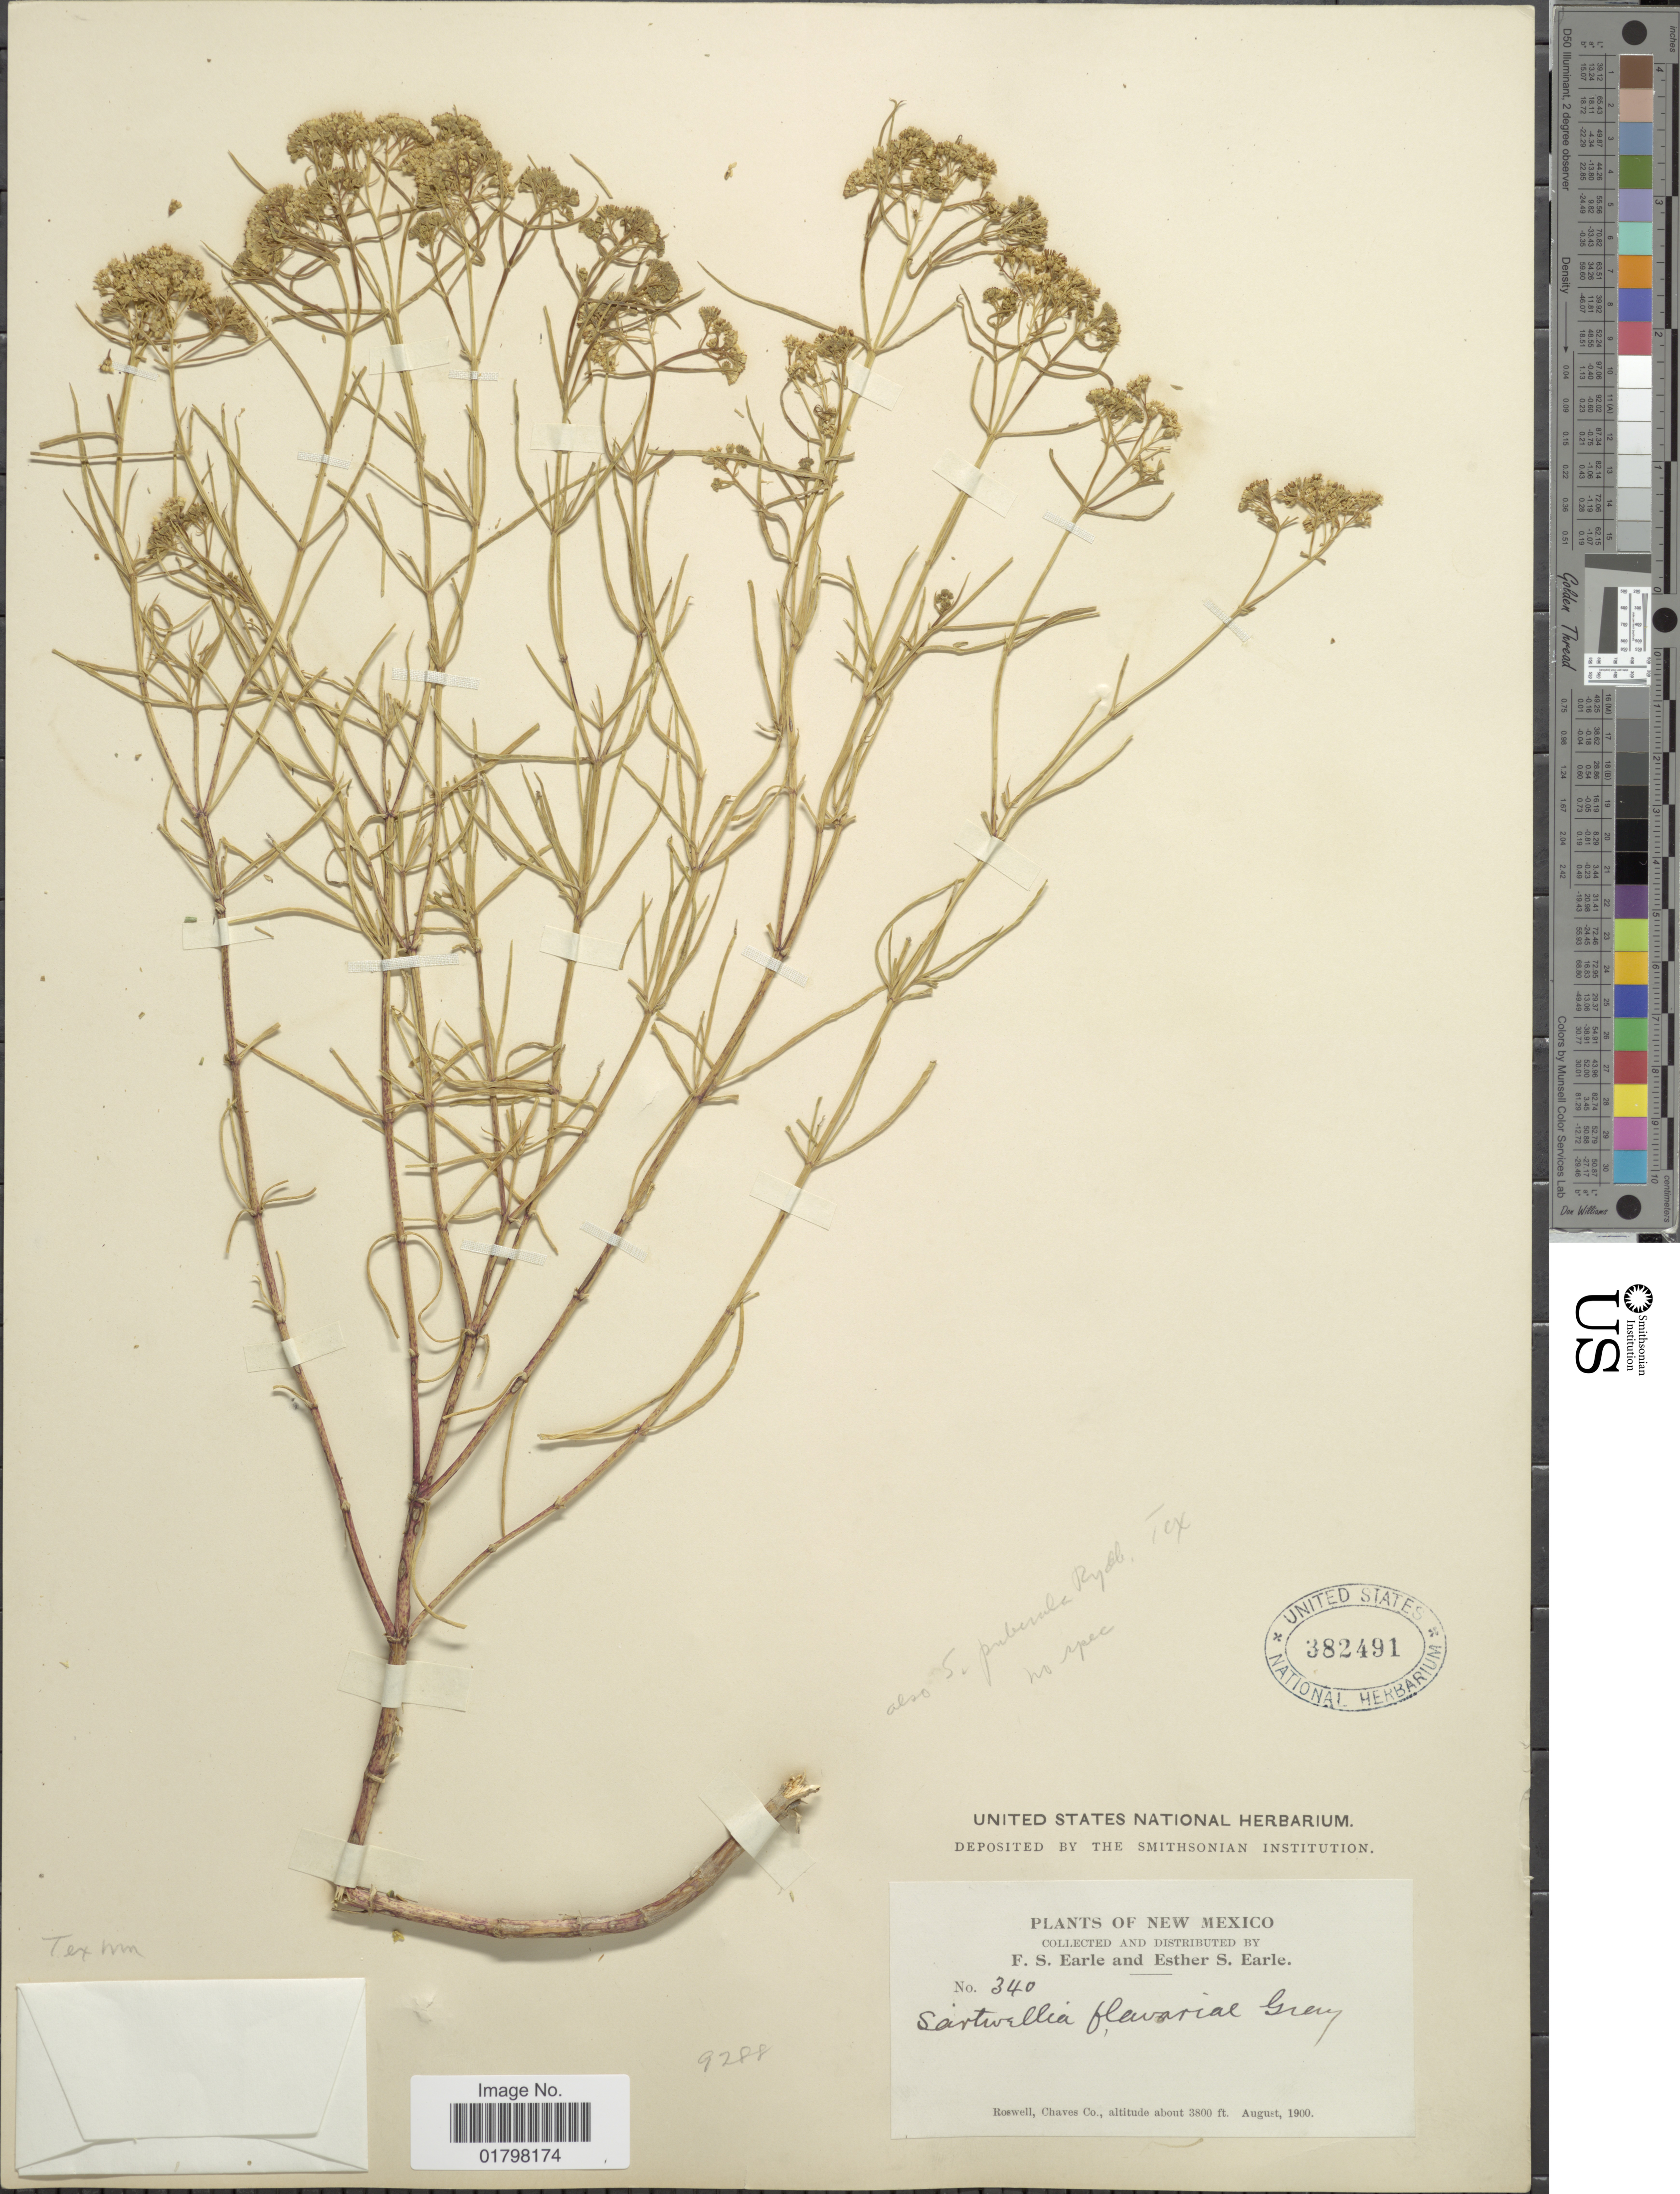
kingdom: Plantae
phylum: Tracheophyta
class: Magnoliopsida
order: Asterales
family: Asteraceae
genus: Sartwellia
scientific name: Sartwellia flaveriae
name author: A. Gray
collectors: F. S. Earle & E. S. Earle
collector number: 340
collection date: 1900-08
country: United States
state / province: New Mexico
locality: Roswell, Chaves Co.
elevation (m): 1158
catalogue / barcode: US 382491